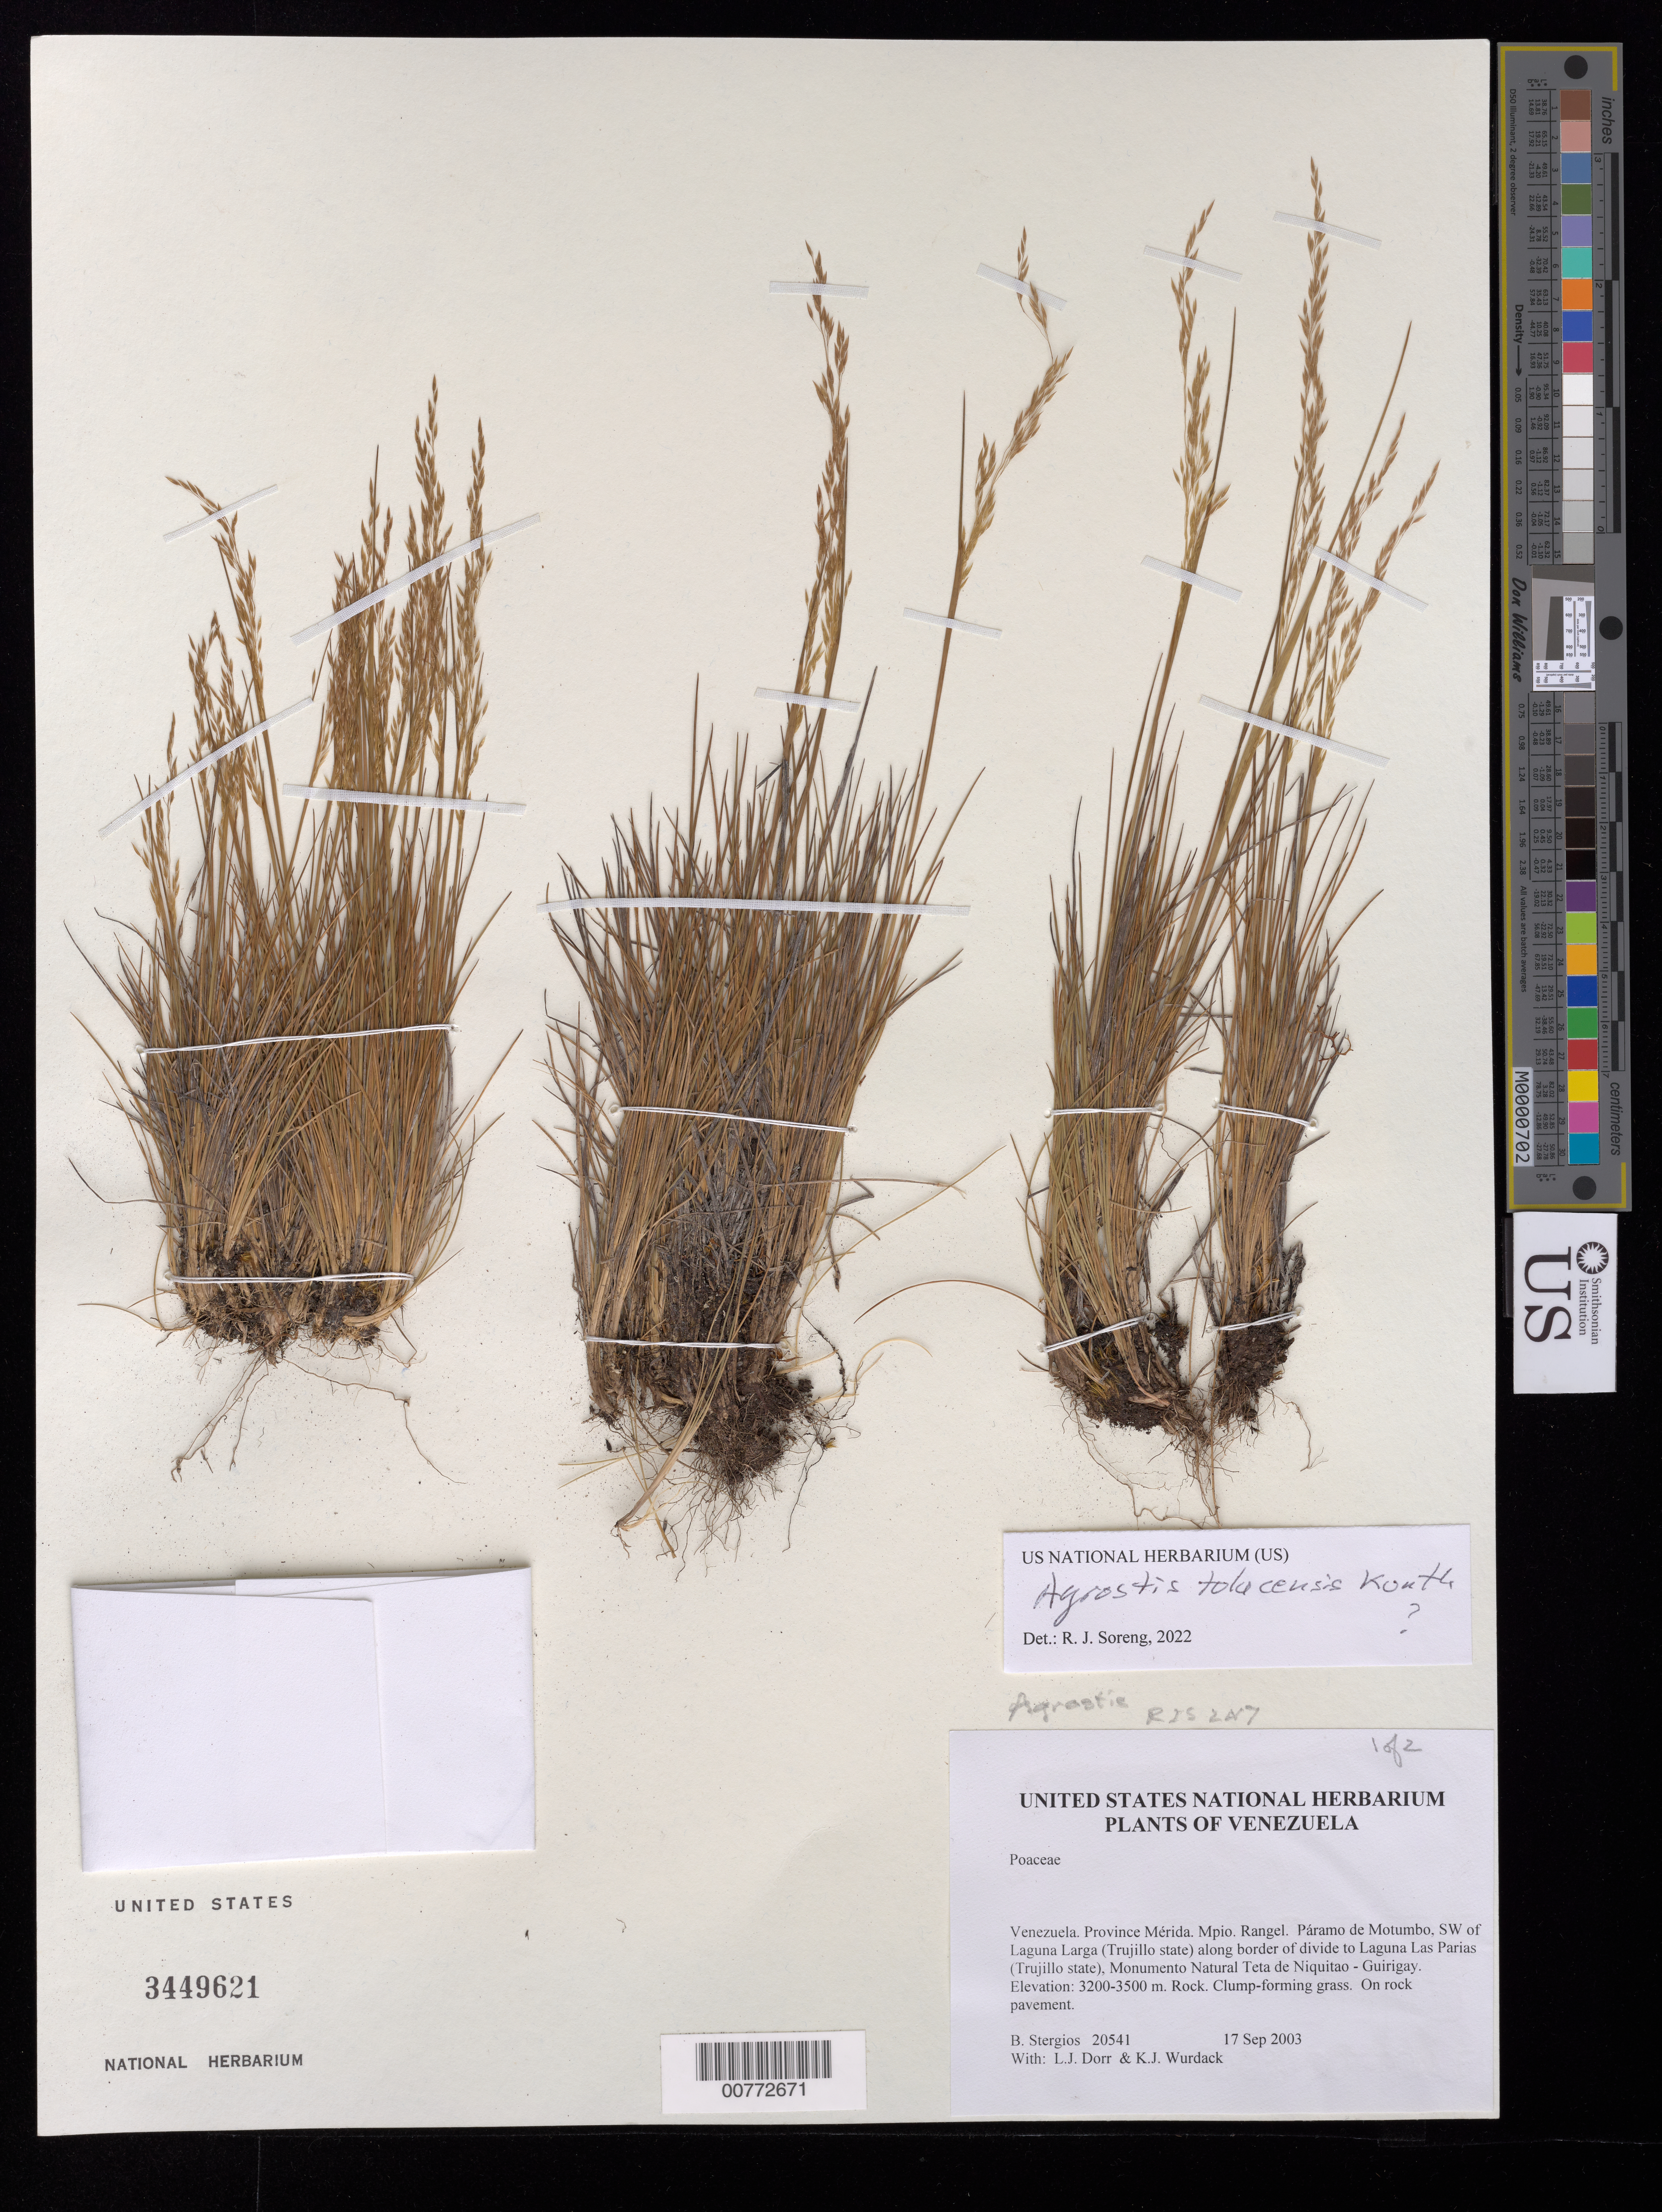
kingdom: Plantae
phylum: Tracheophyta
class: Liliopsida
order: Poales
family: Poaceae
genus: Agrostis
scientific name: Agrostis tolucensis var. tolucensis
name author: Kunth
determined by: Soreng, Robert J., Research Associate (BOT), Smithsonian Institution - National Museum of Natural History (UNITED STATES)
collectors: B. G. Stergios, L. J. Dorr & K. Wurdack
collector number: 20541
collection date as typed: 17 Sep 2003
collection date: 2003-09-17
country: Venezuela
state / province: Mérida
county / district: Rangel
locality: Páramo de Motumbo, NW of Laguna Larga (Trujillo state), Monumento Natural Teta de Niquitao - Guirigay.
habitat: rock pavement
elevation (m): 3200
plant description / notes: On rock pavement.; MO, PORT, US; Sheet 1 of 2 Sheet 2: USNH 3449757 BC 00772813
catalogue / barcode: US 3449621